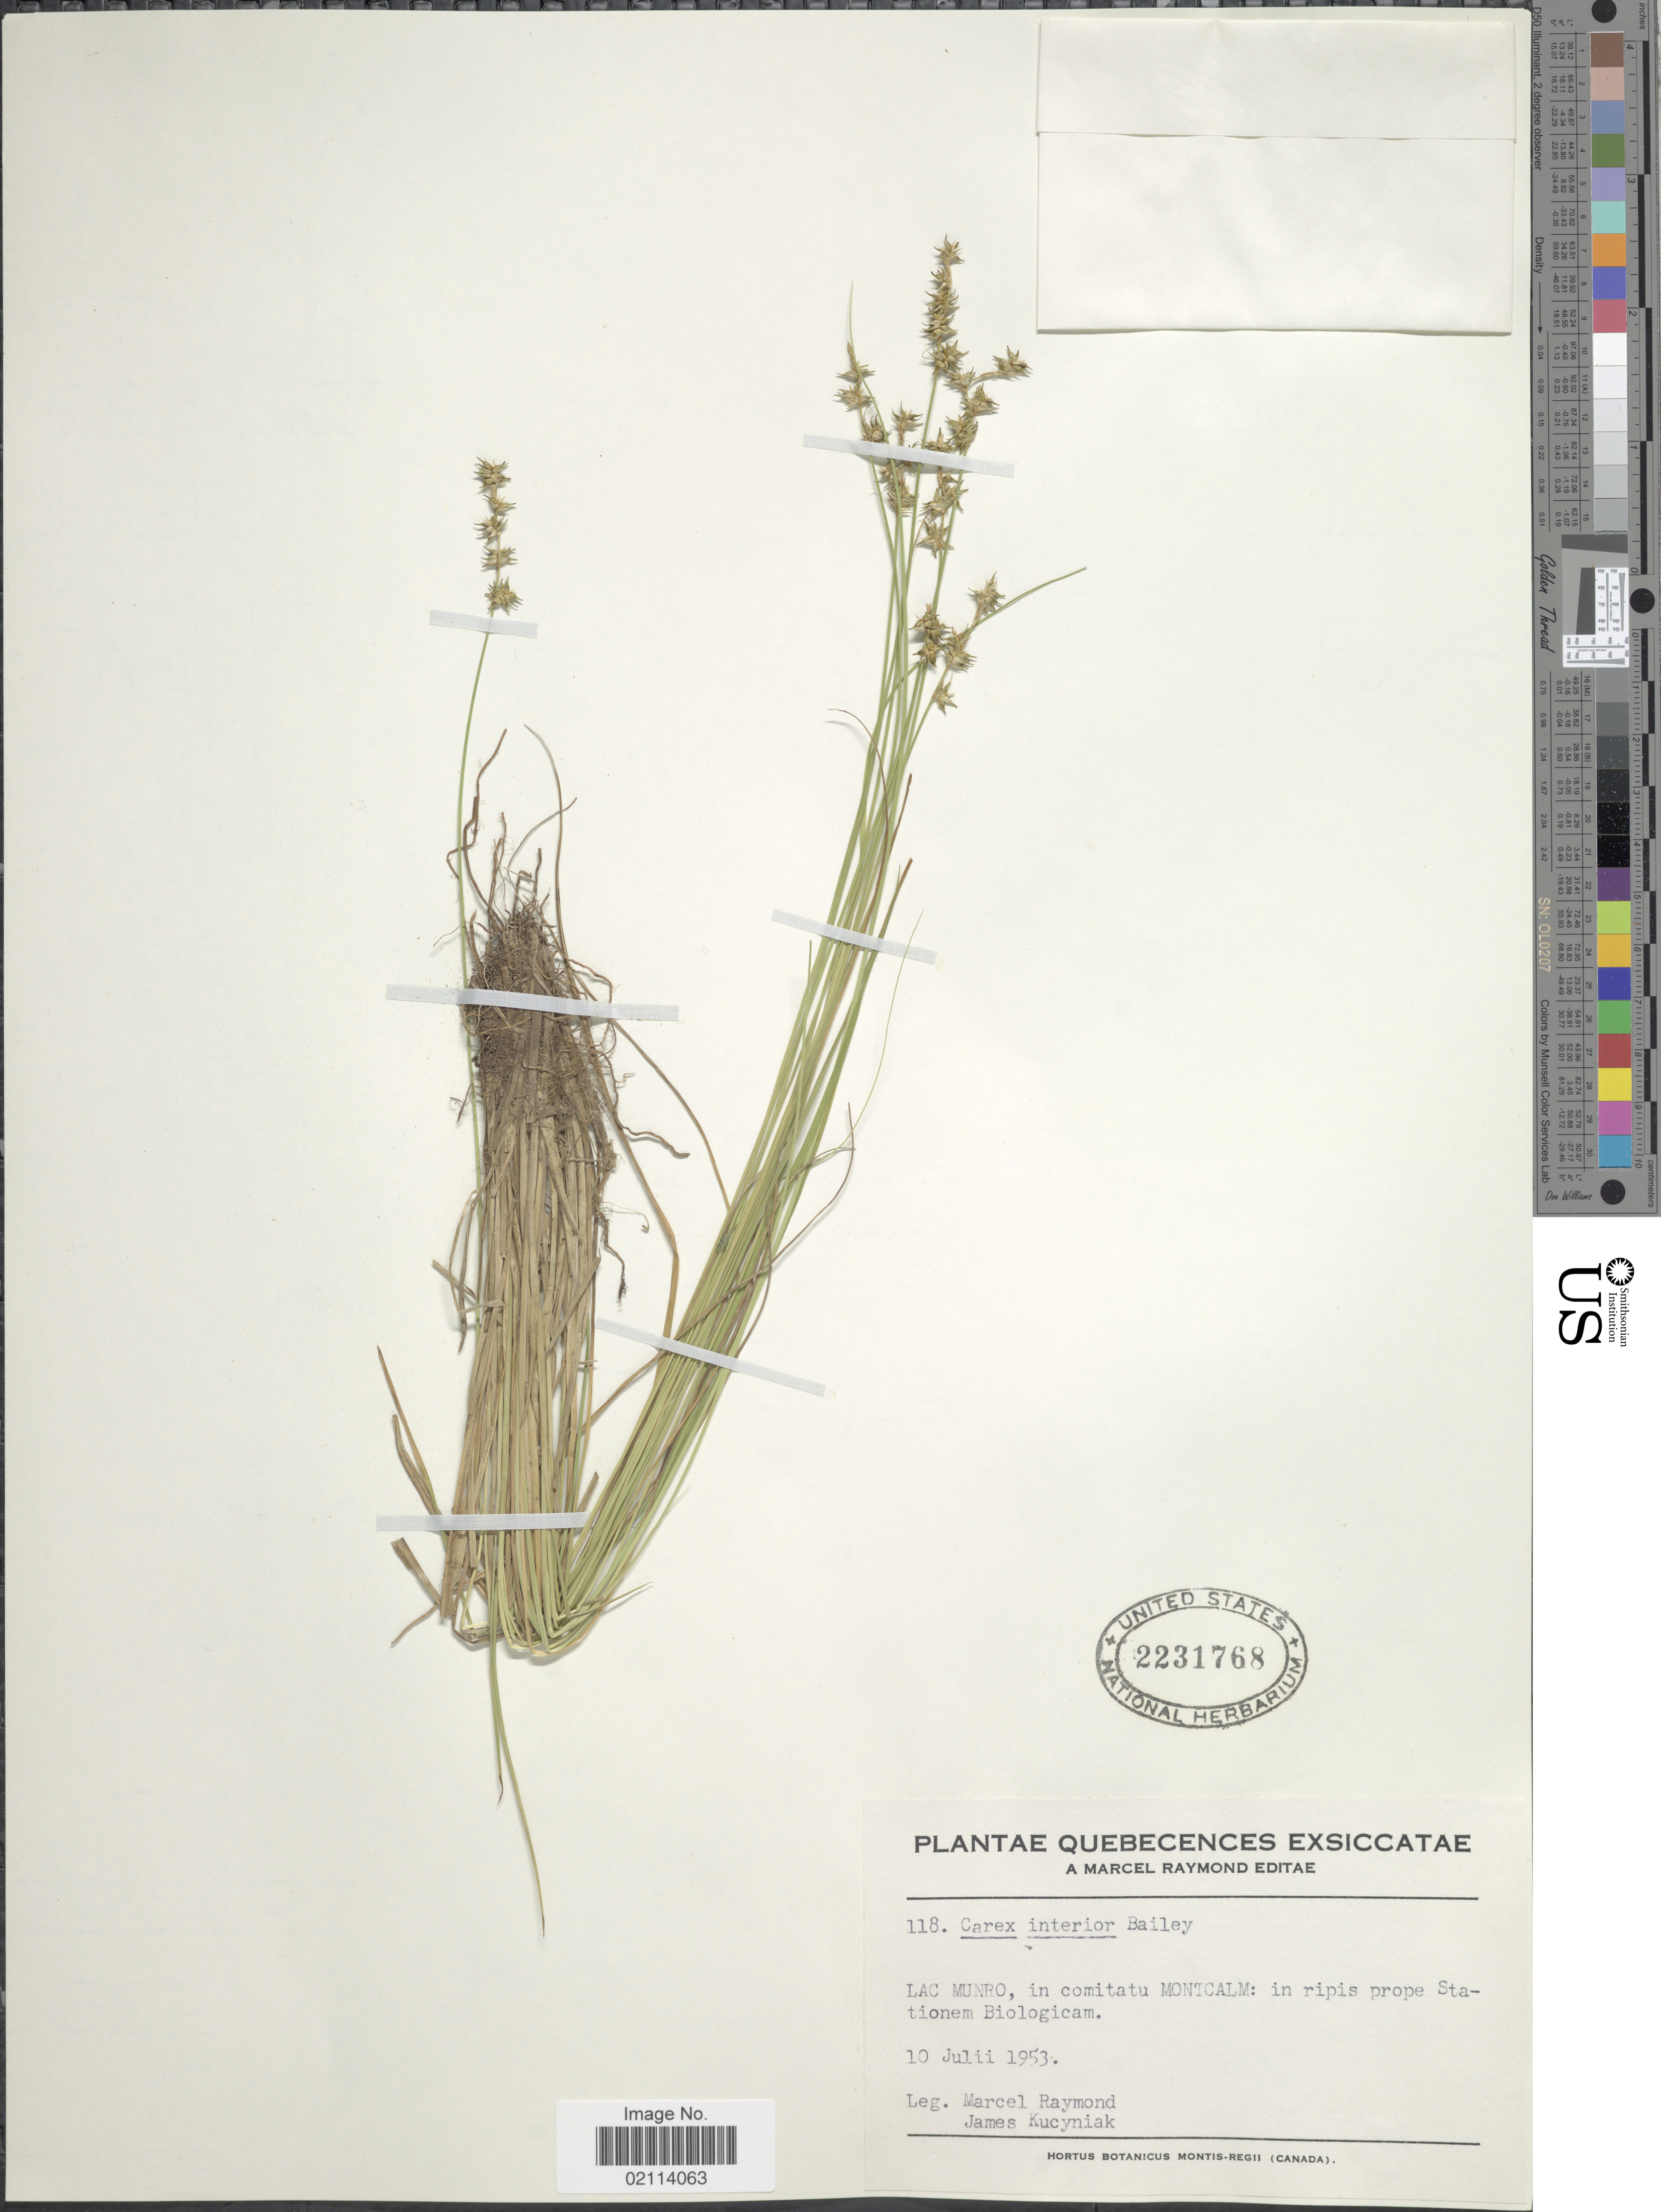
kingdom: Plantae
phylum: Tracheophyta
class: Liliopsida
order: Poales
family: Cyperaceae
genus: Carex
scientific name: Carex interior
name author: L.H. Bailey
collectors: M. Raymond & J. Kucyniak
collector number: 118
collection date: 1953-07-10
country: Canada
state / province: Quebec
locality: Quebecences, Lac Munro, in comitatu Montcalm: in ripis prope Stationem Biologicam.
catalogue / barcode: US 2231768